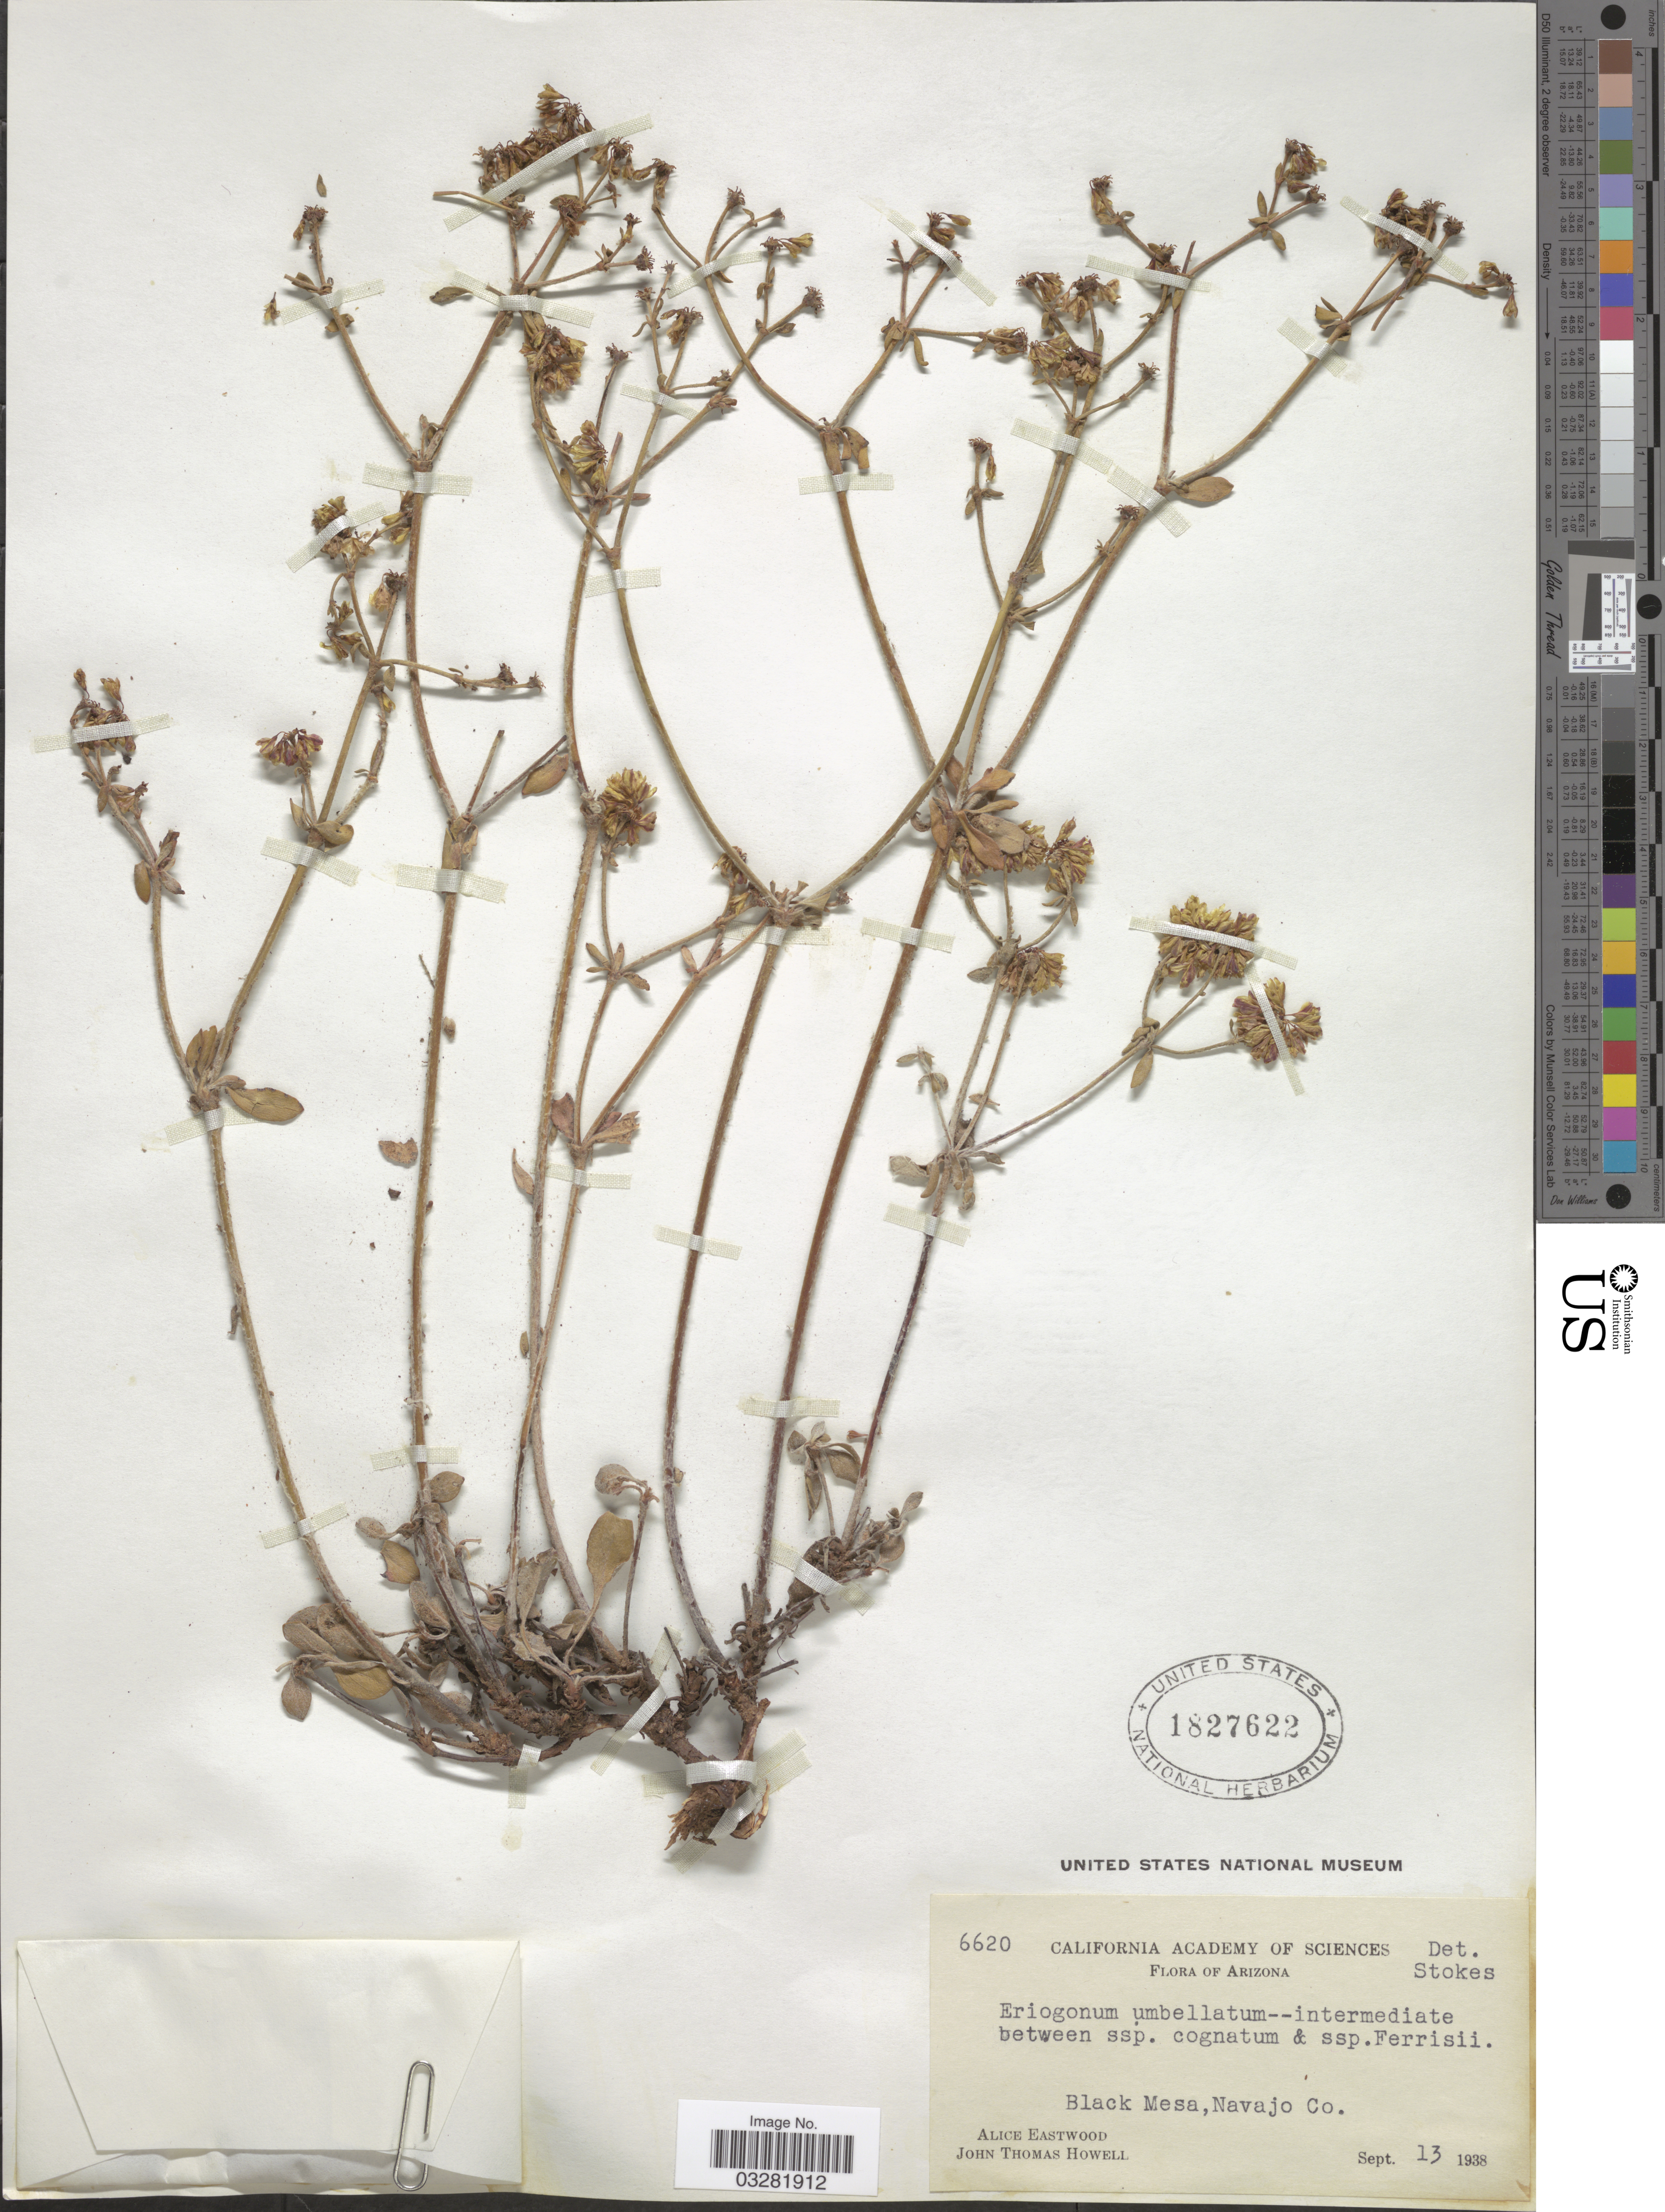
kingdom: Plantae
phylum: Tracheophyta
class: Magnoliopsida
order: Caryophyllales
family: Polygonaceae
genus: Eriogonum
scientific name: Eriogonum umbellatum var. subaridum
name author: S. Stokes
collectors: A. Eastwood & J. T. Howell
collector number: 6620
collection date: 1938-09-13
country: United States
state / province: Arizona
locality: Black Mesa, Navajo Co.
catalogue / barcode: US 1827622